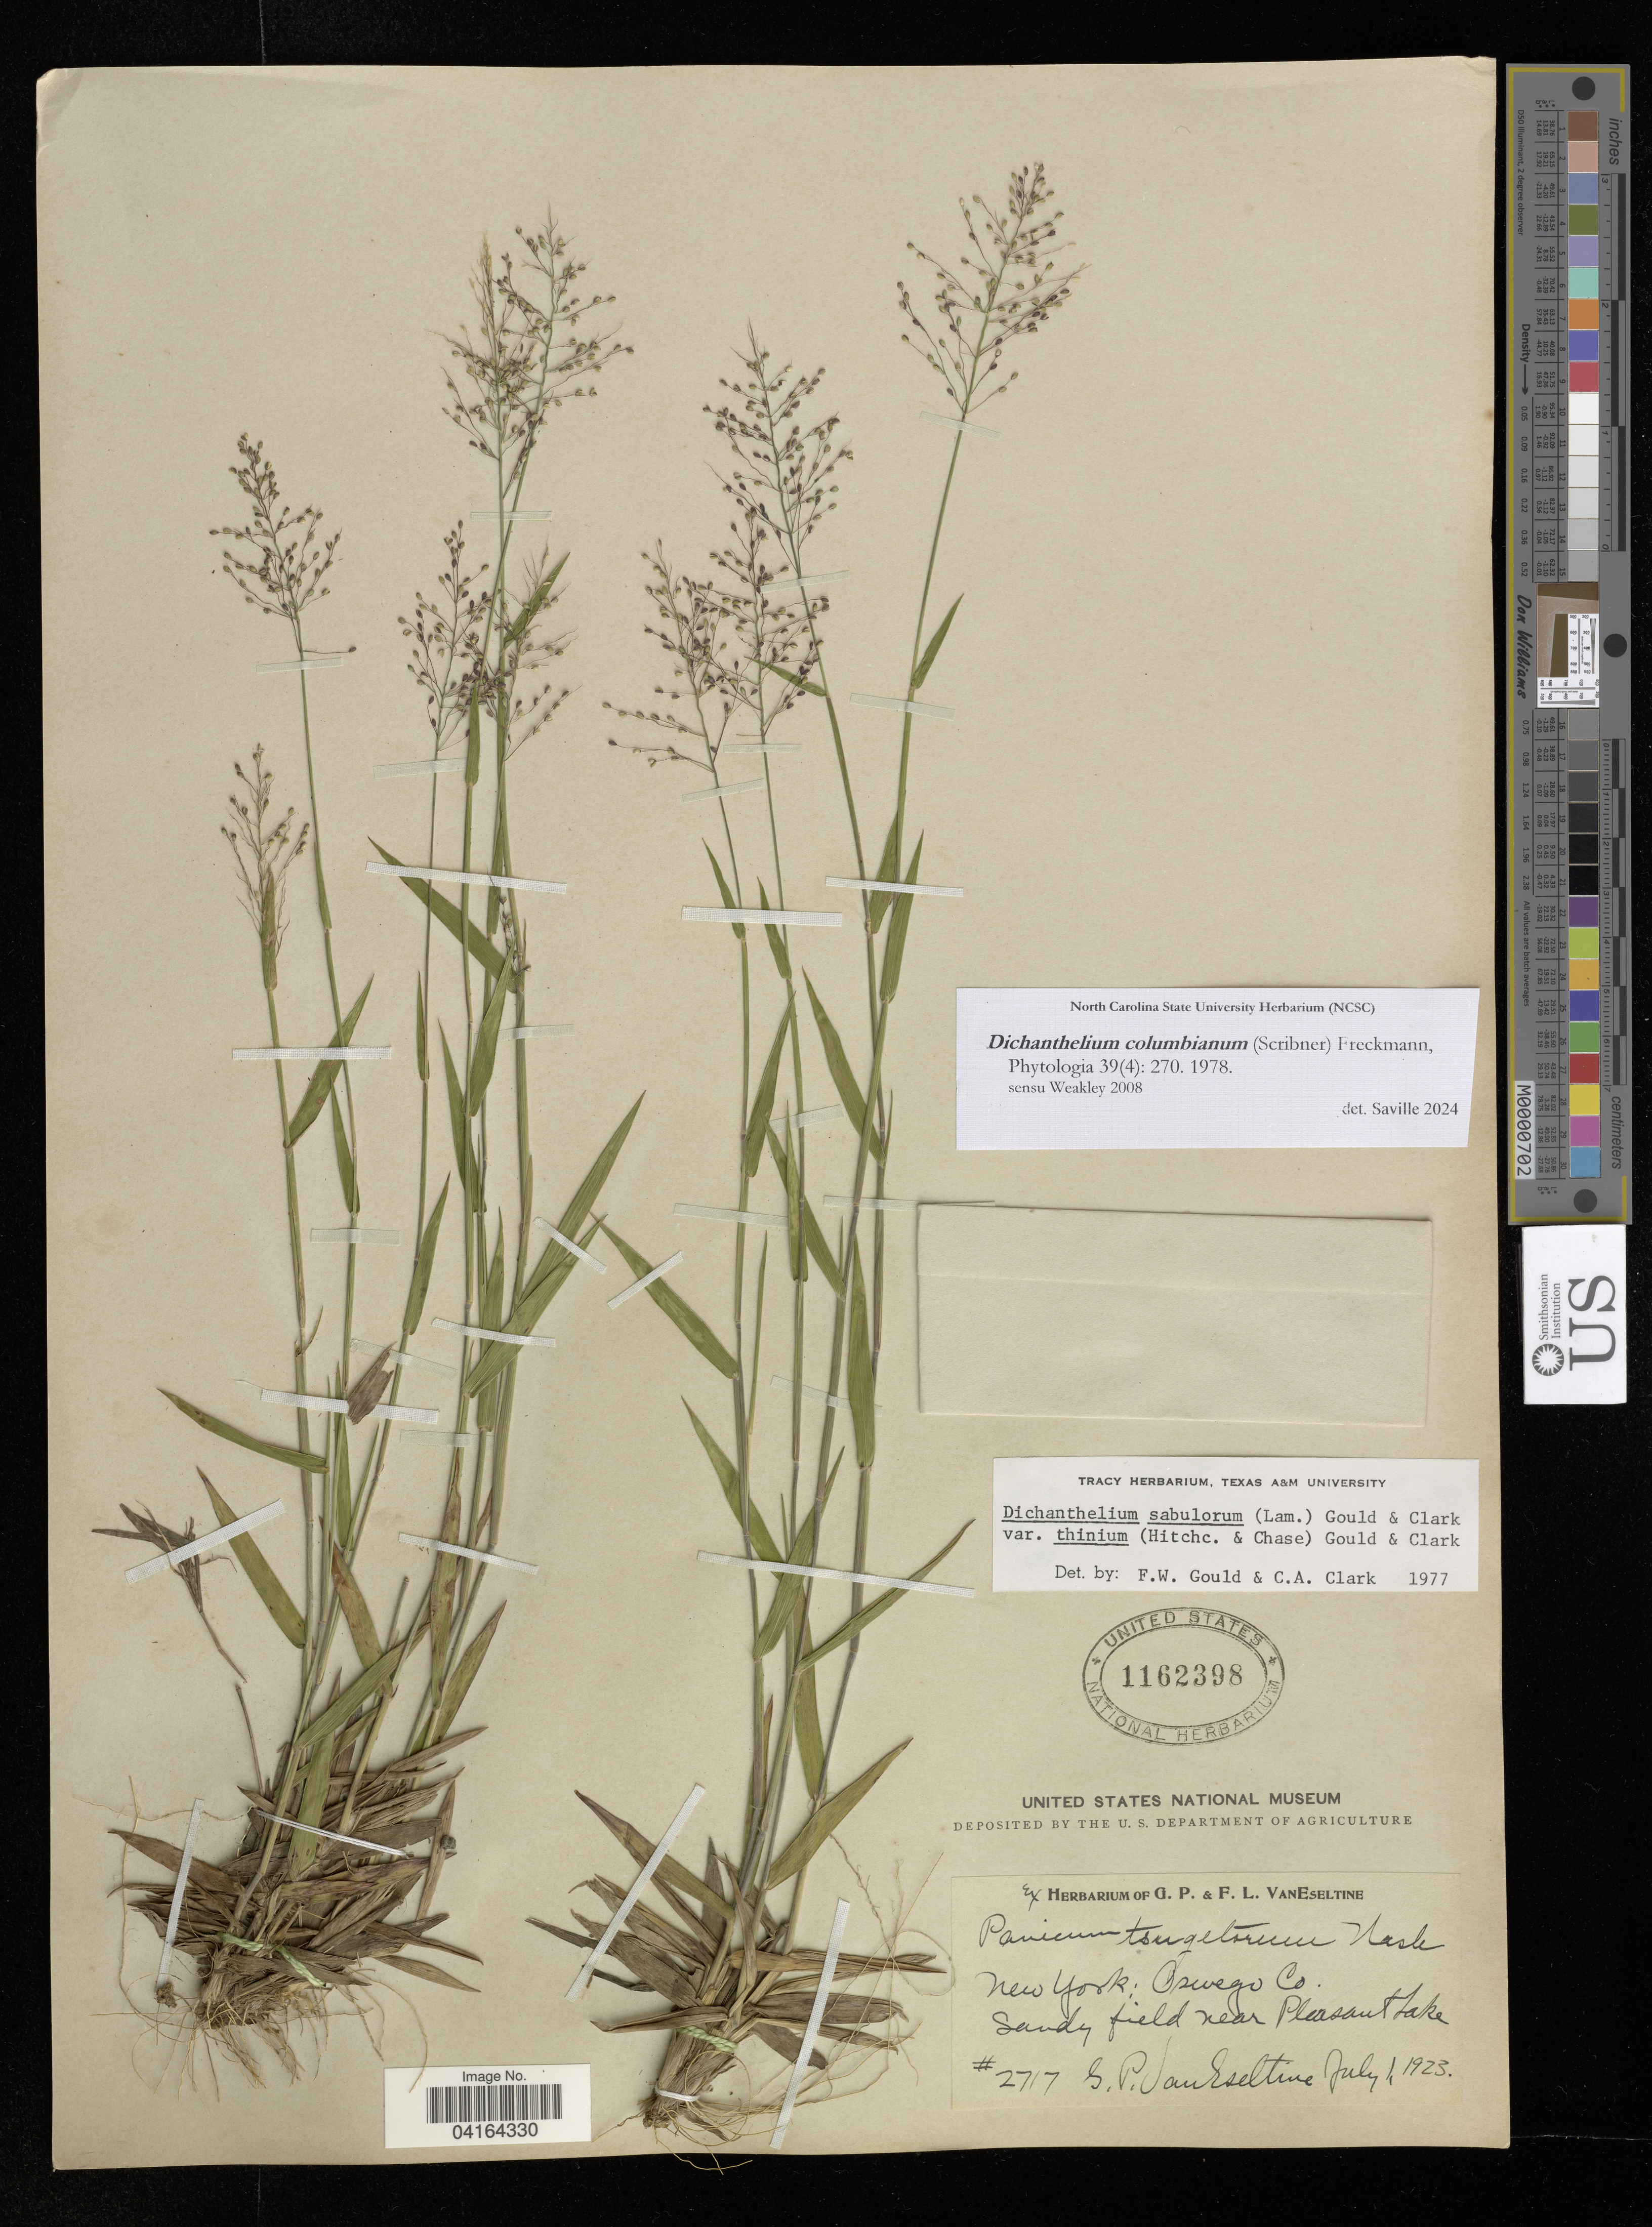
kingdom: Plantae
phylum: Tracheophyta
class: Liliopsida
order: Poales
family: Poaceae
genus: Dichanthelium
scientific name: Dichanthelium columbianum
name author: (Scribn.) Freckmann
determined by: Saville, A. C., (NCSC), North Carolina State University (UNITED STATES)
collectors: G. Van eseltine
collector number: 2717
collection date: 1923-07-01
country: United States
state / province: New York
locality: Oswego Co. Sandy field near Pleasant Lake.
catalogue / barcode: US 1162398